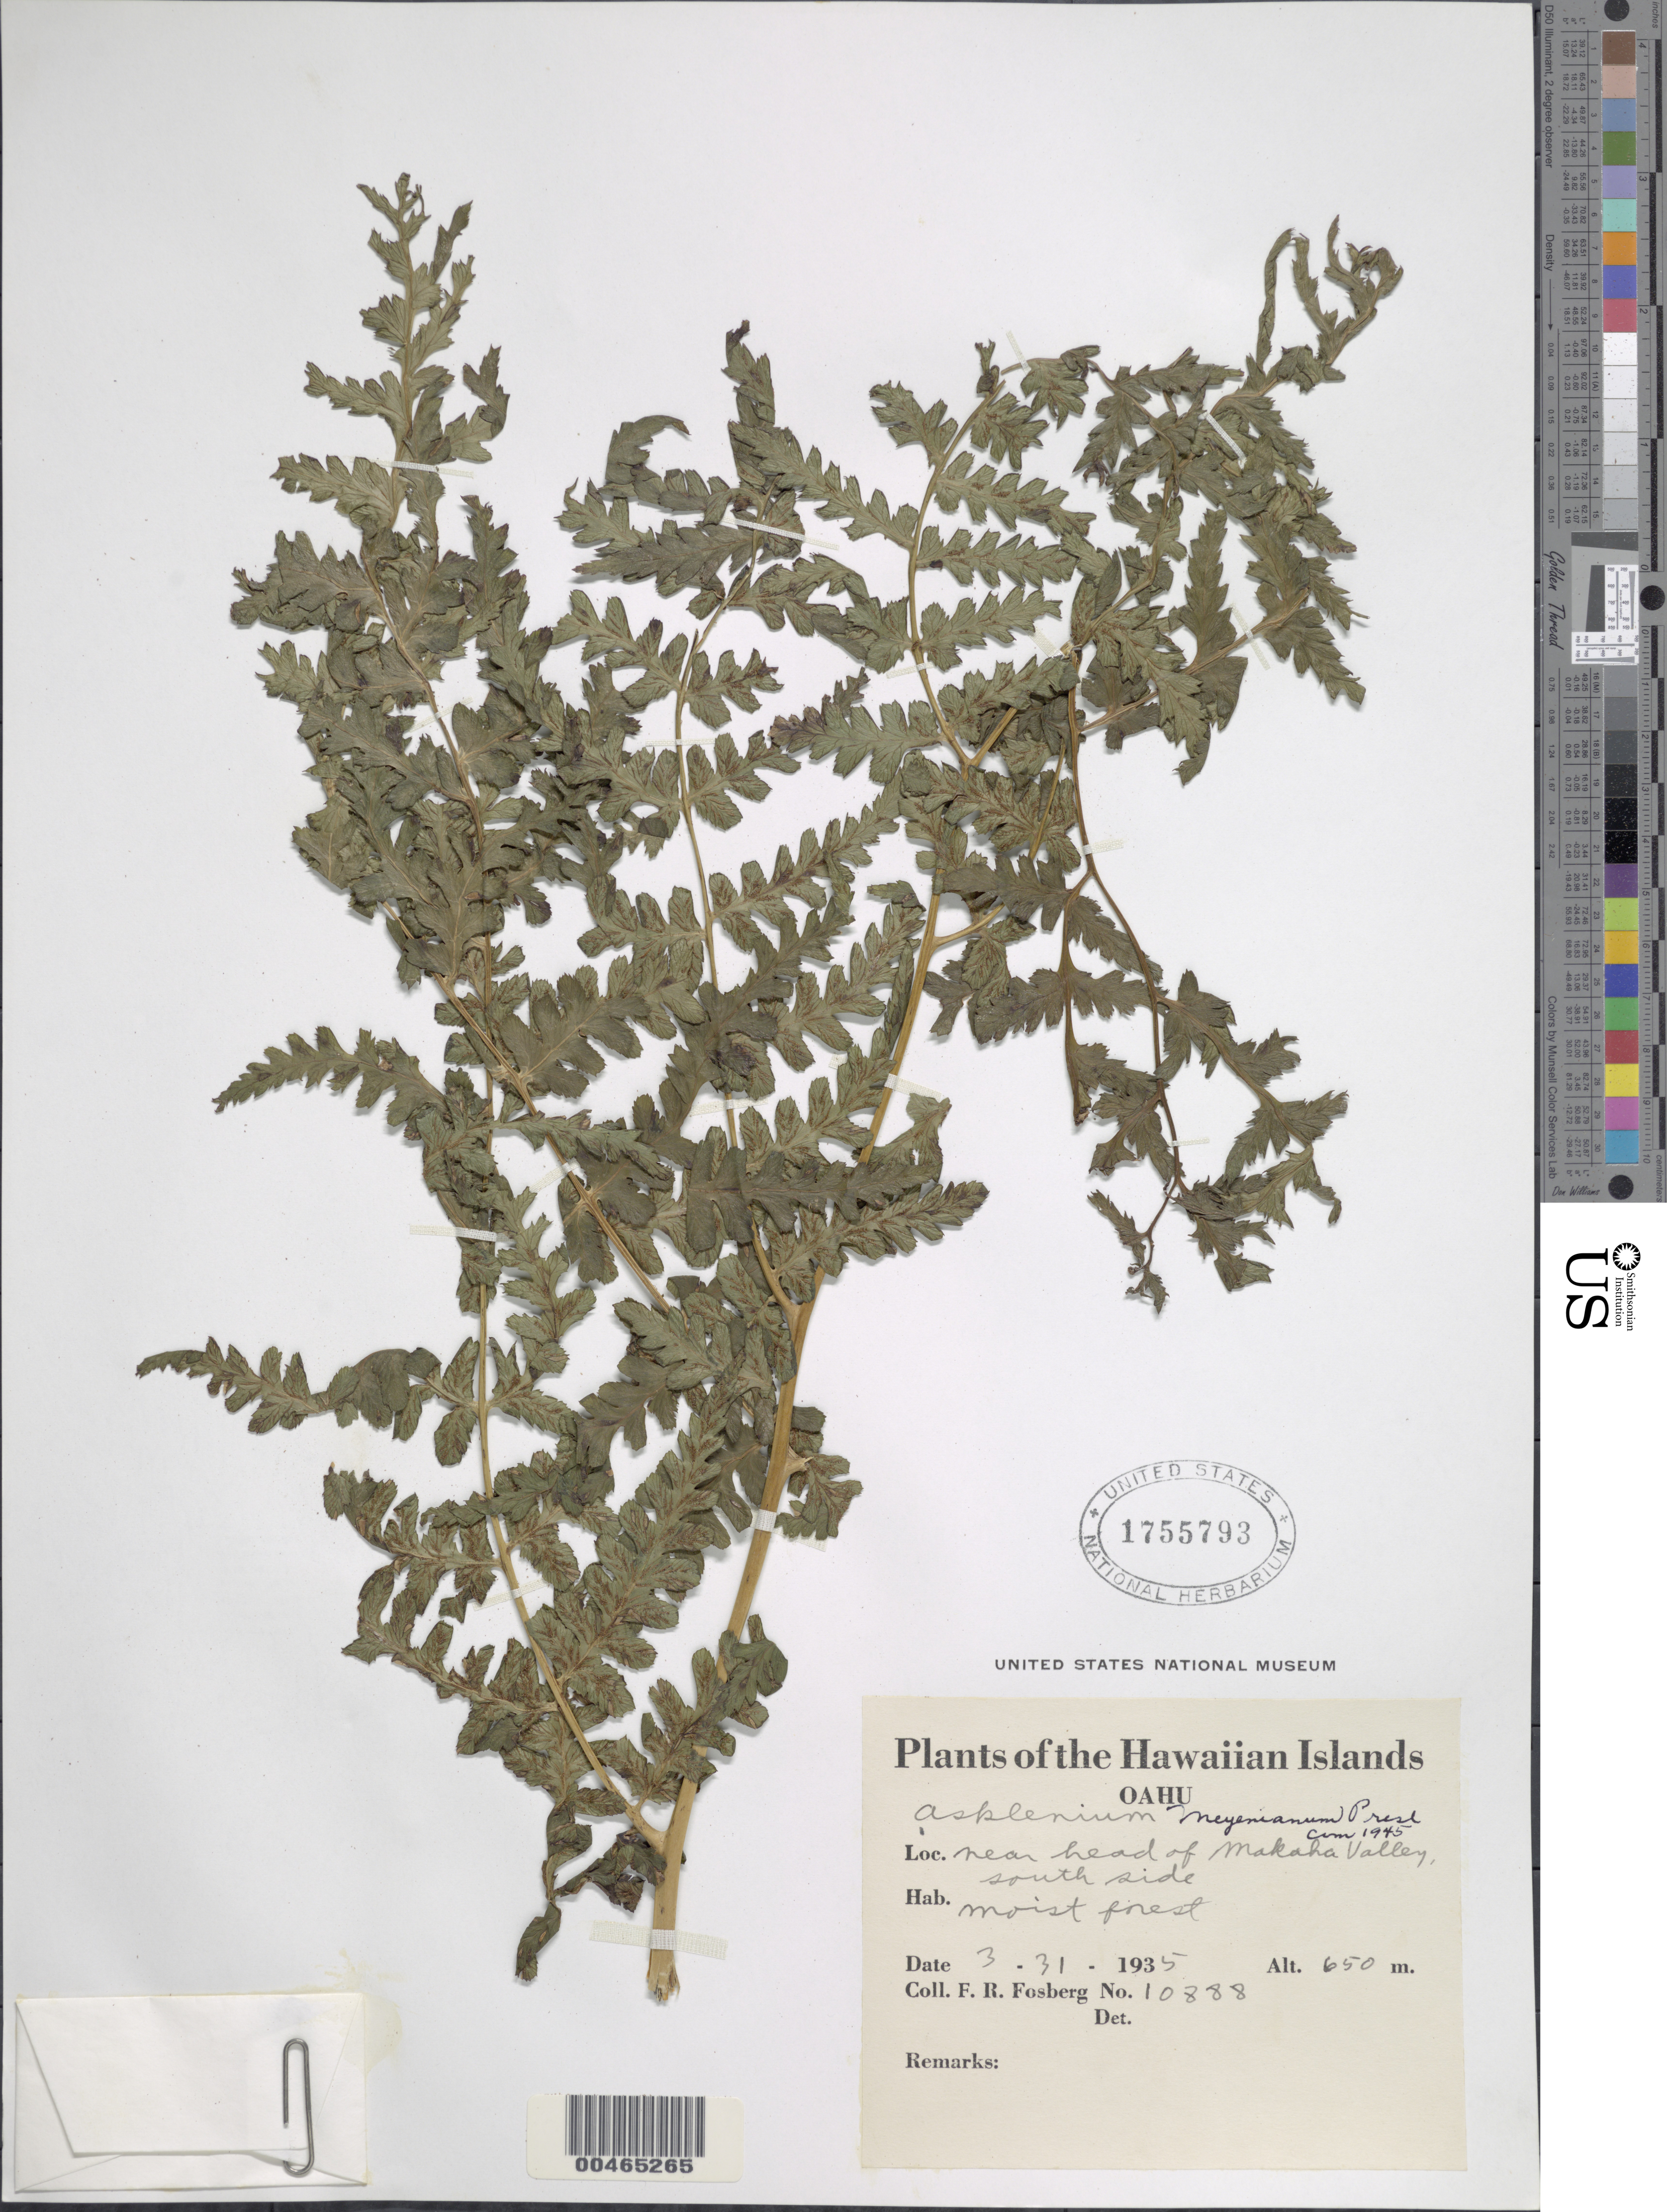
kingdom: Plantae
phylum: Tracheophyta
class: Polypodiopsida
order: Polypodiales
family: Athyriaceae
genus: Diplazium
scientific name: Diplazium arnottii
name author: Brack.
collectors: F. R. Fosberg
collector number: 10888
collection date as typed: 31 Mar 1935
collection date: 1935-03-31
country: United States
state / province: Hawaii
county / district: Honolulu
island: Oahu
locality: Near head of Makaha Valley, Oahu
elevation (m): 650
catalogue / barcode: US 1755793